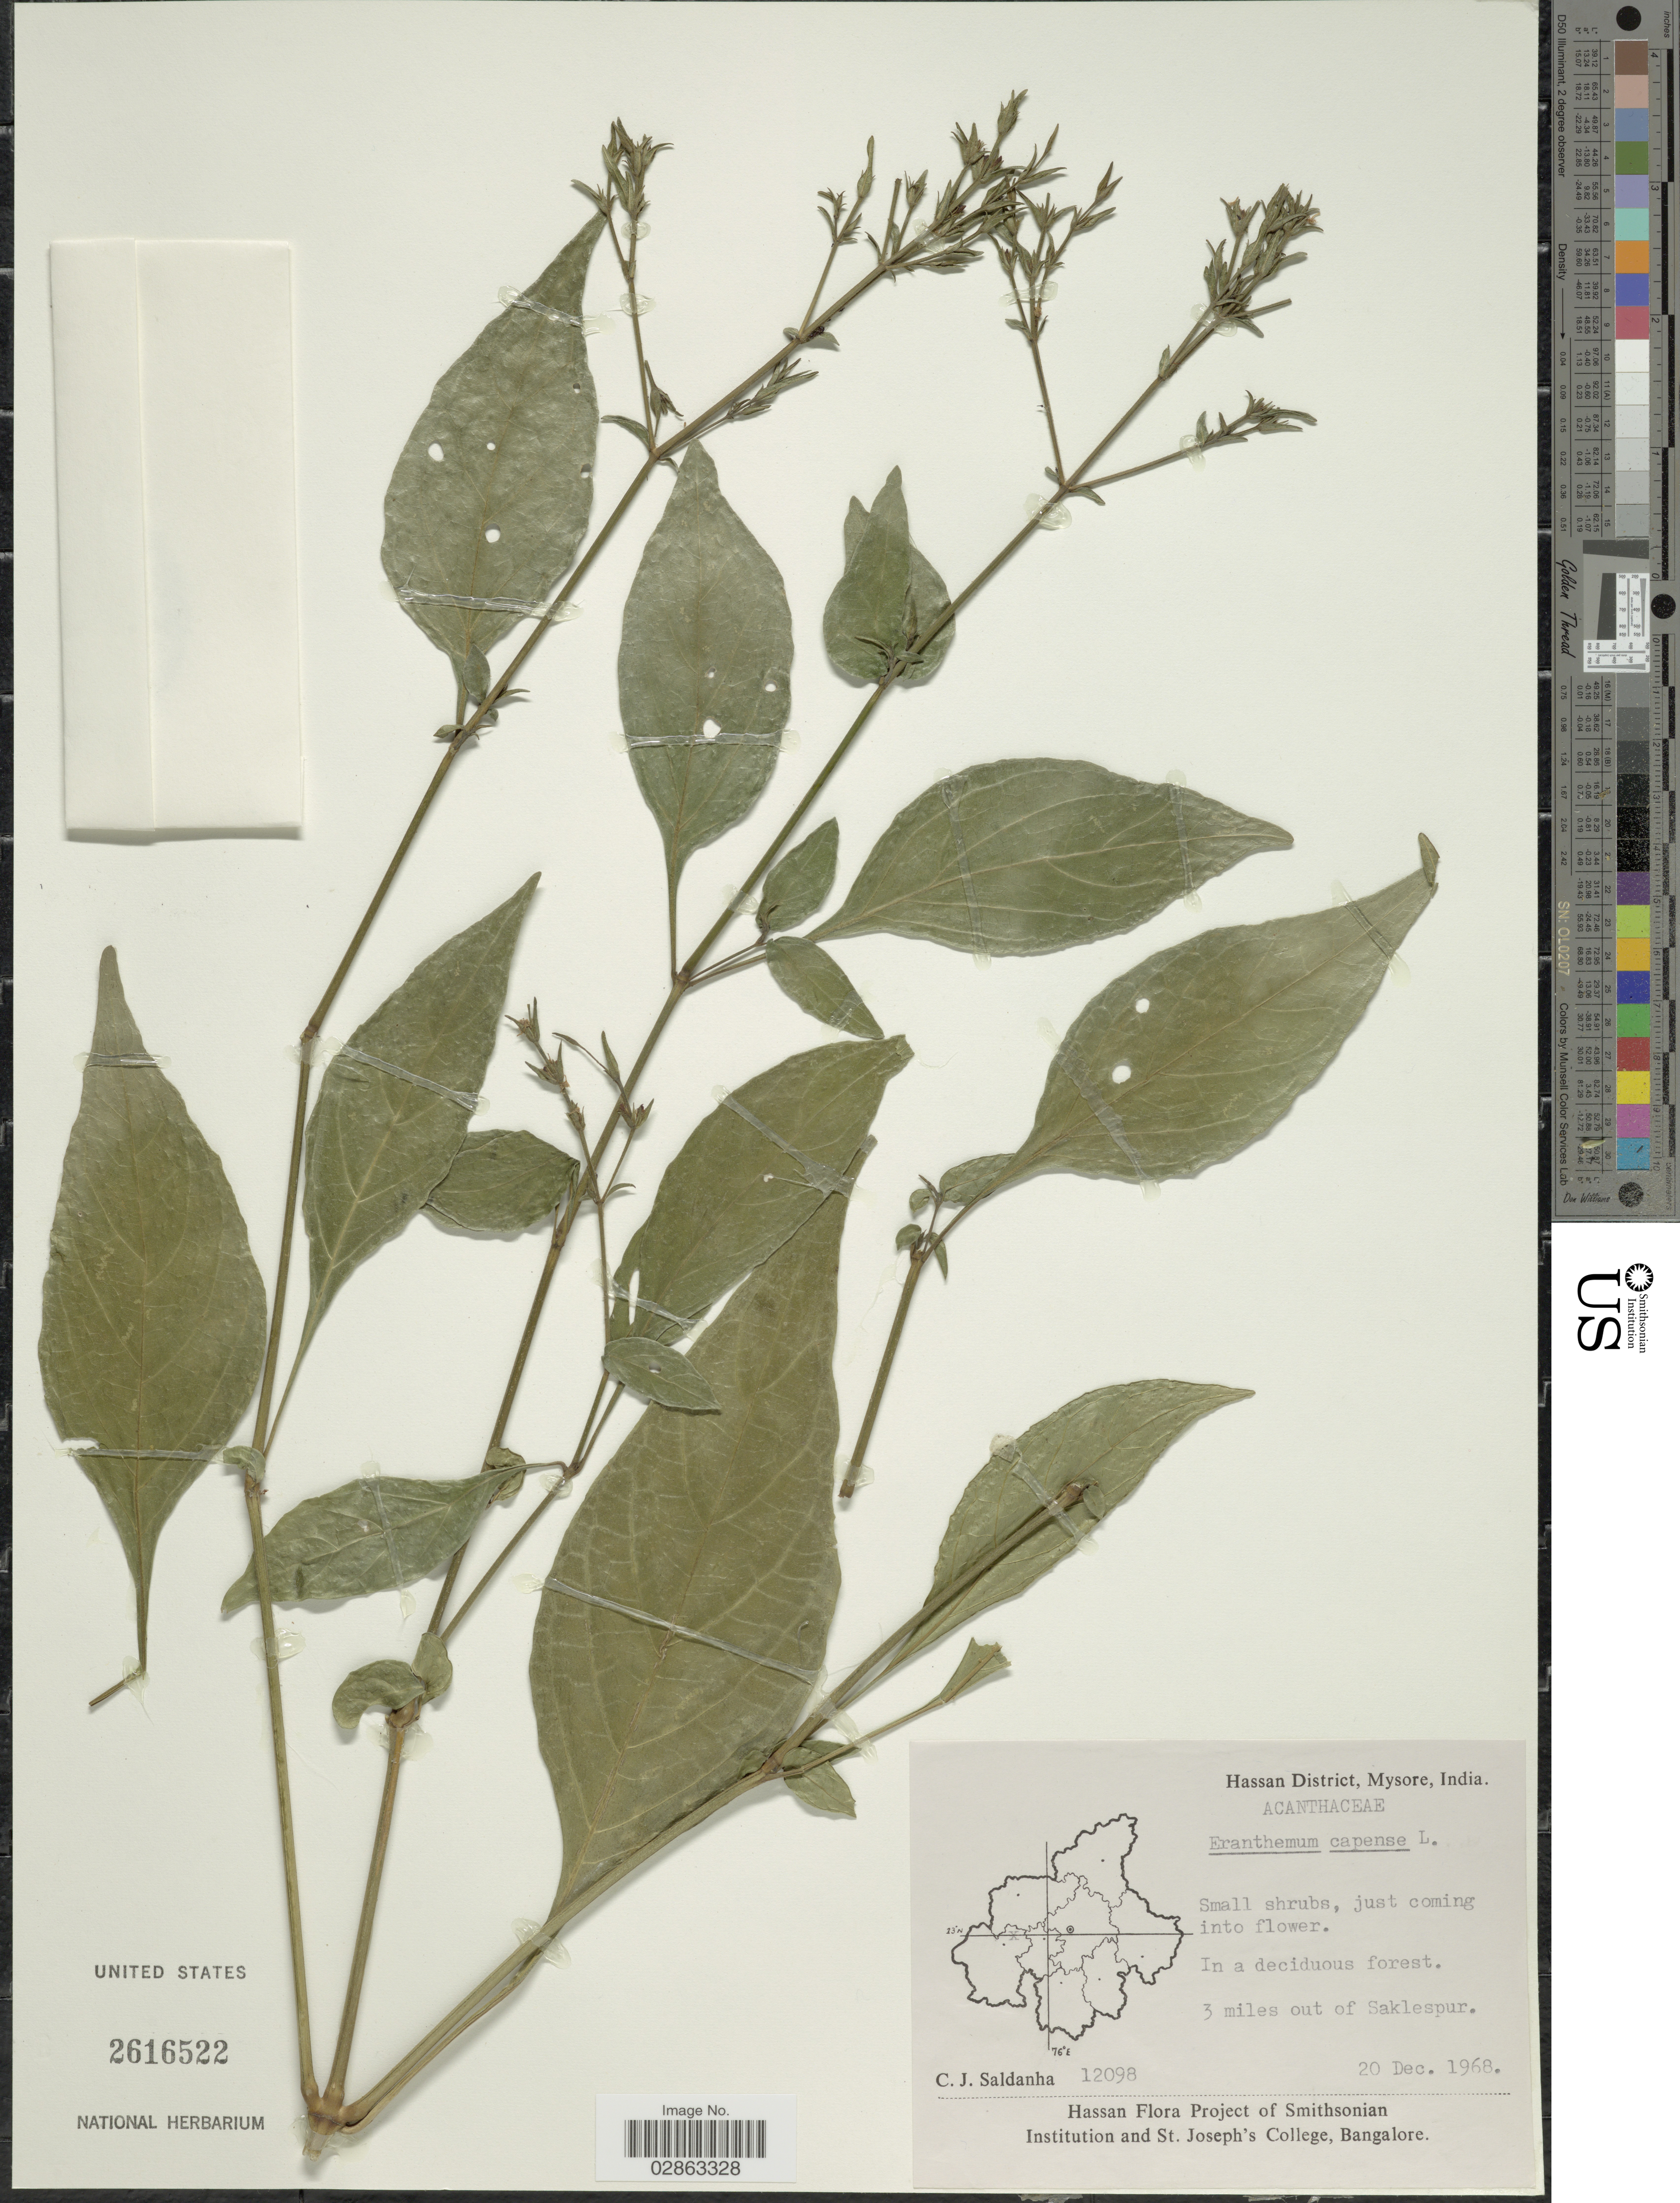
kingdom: Plantae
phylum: Tracheophyta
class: Magnoliopsida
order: Lamiales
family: Acanthaceae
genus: Eranthemum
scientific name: Eranthemum capense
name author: L.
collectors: C. J. Saldanha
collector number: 12098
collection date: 1968-12-20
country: India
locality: Hassan District, Mysore. 3 miles out of Saklespur.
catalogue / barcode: US 2616522